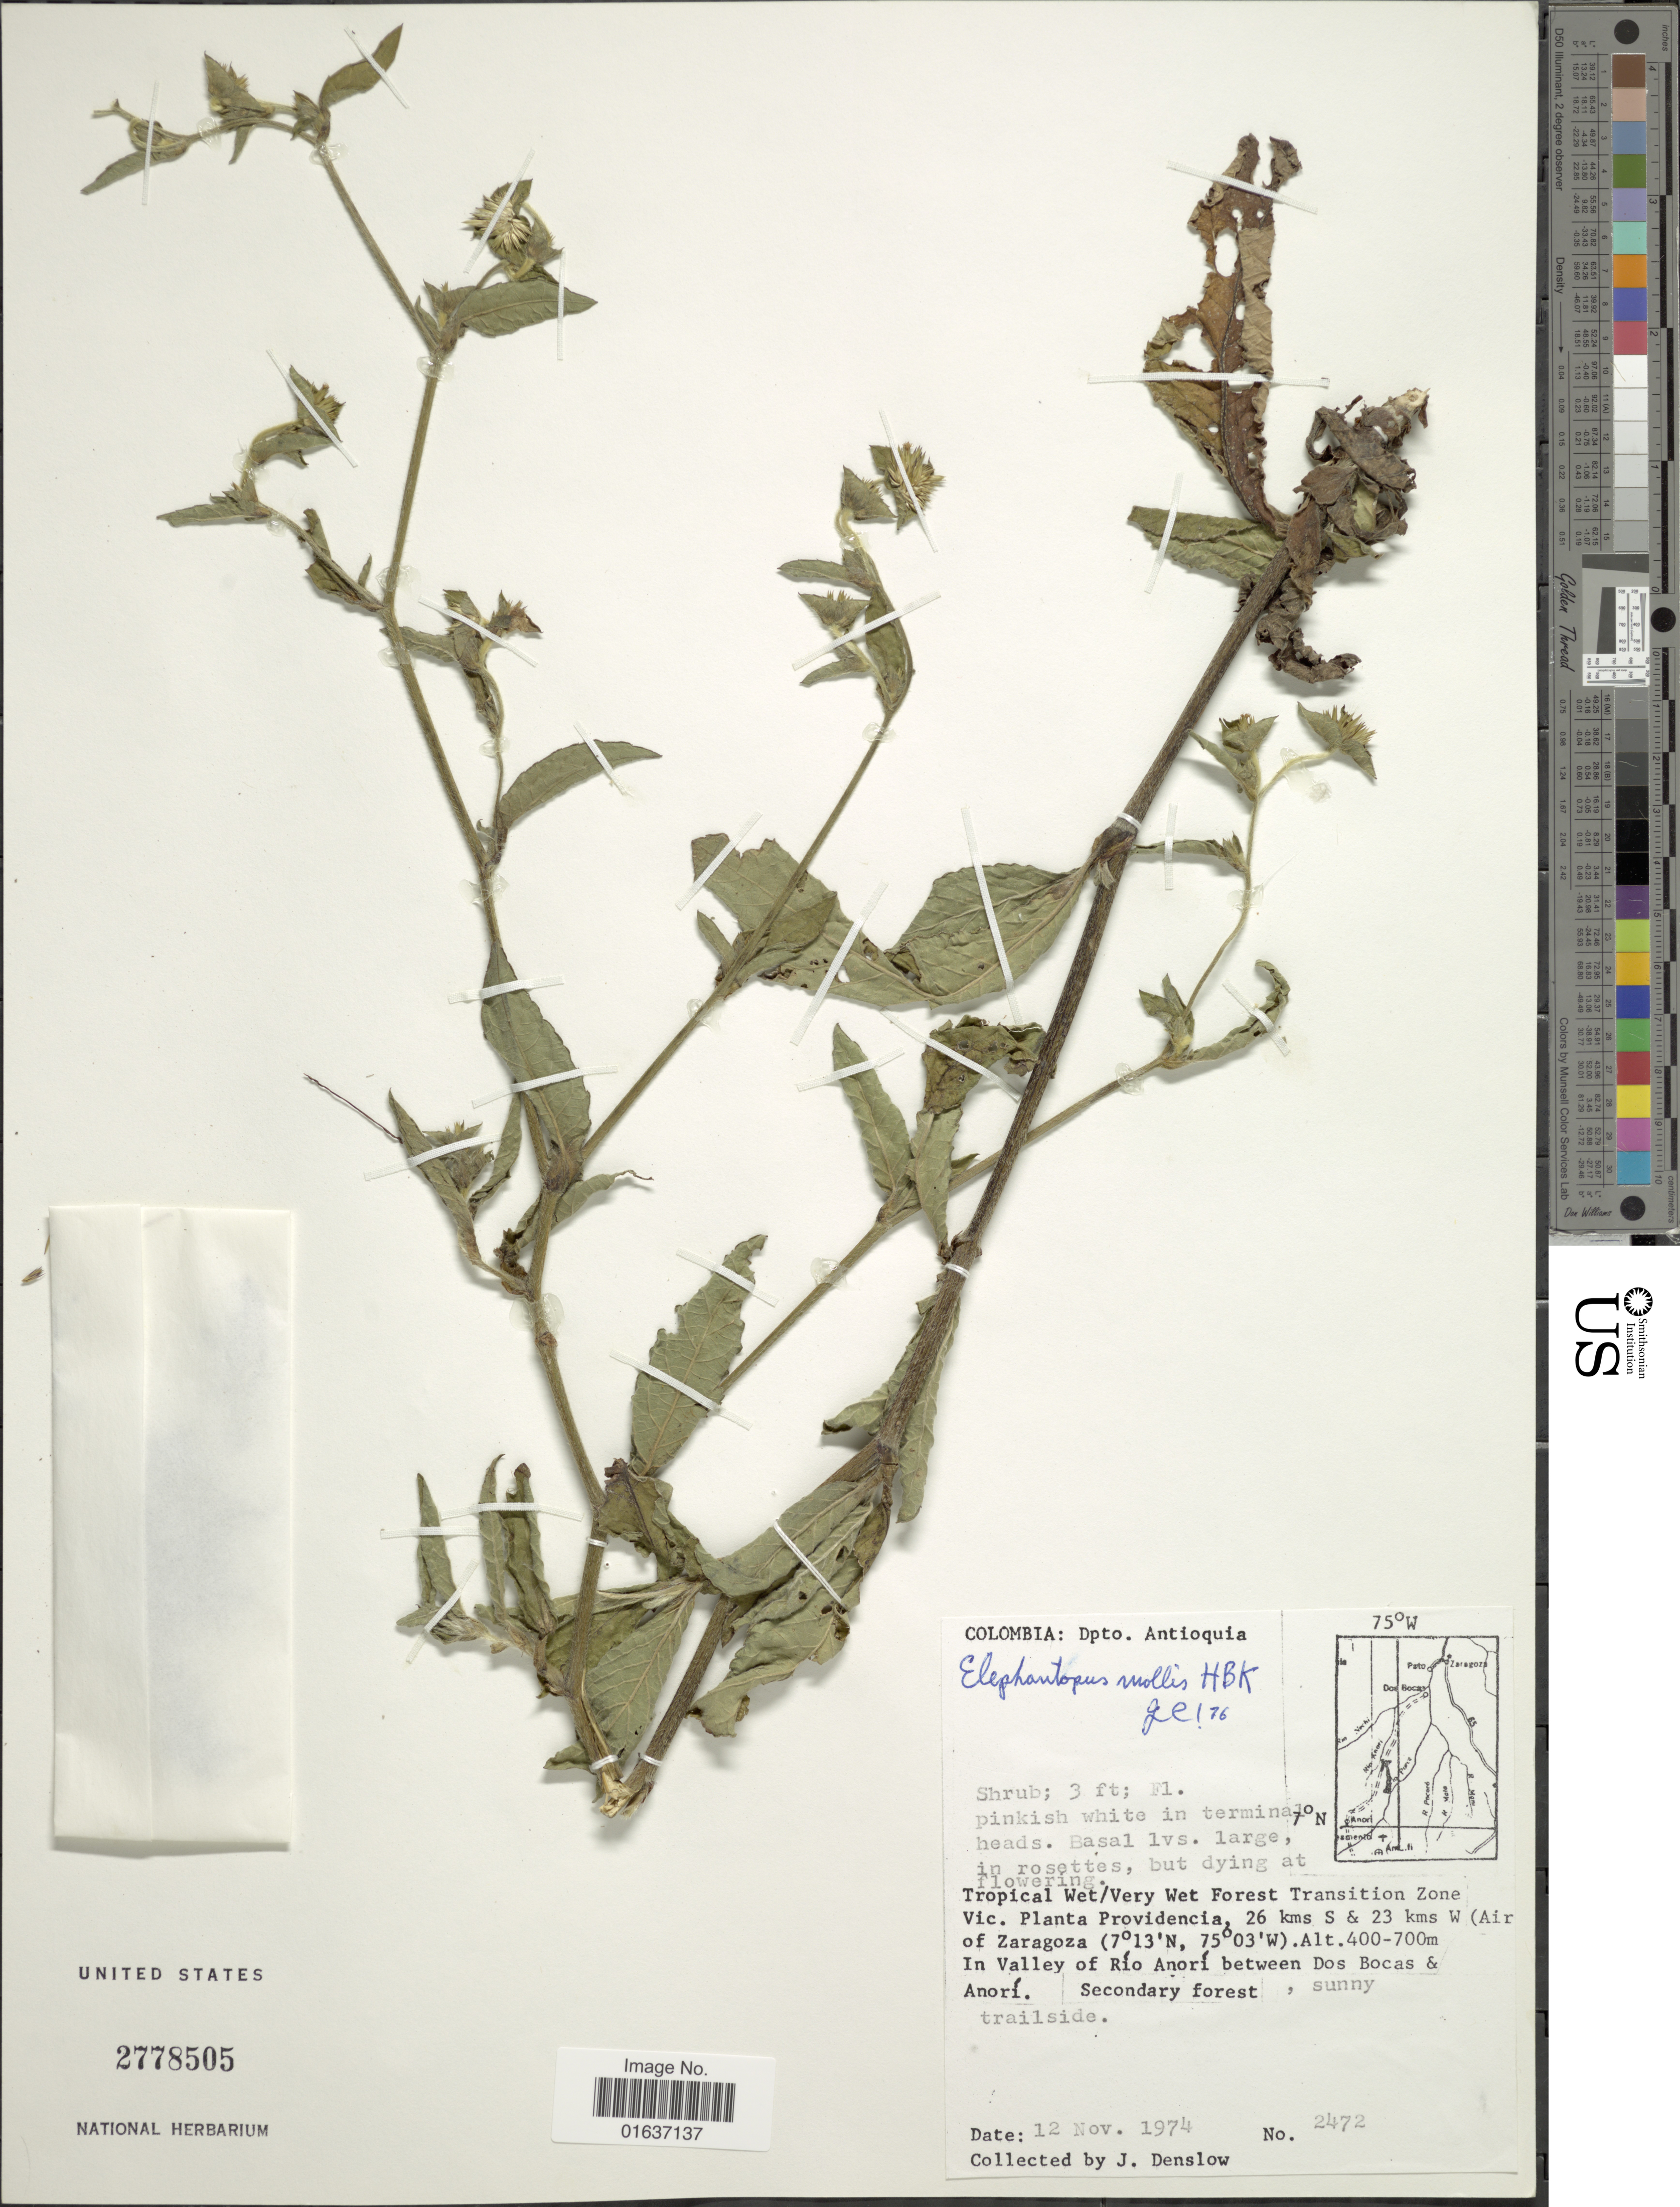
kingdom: Plantae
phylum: Tracheophyta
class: Magnoliopsida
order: Asterales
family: Asteraceae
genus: Elephantopus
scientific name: Elephantopus mollis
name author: Kunth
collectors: J. Denslow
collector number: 2472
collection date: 1974-11-12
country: Colombia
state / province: Antioquia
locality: Tropical wet/very wet Forest Transition Zone, Vic. Planta Providencia, 26 kms S & 23 kms W (Air of Zaragoza), in valley of Río Anorí between Dos Bocas & Anorí, secondary forest, sunny trailside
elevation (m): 400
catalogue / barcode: US 2778505